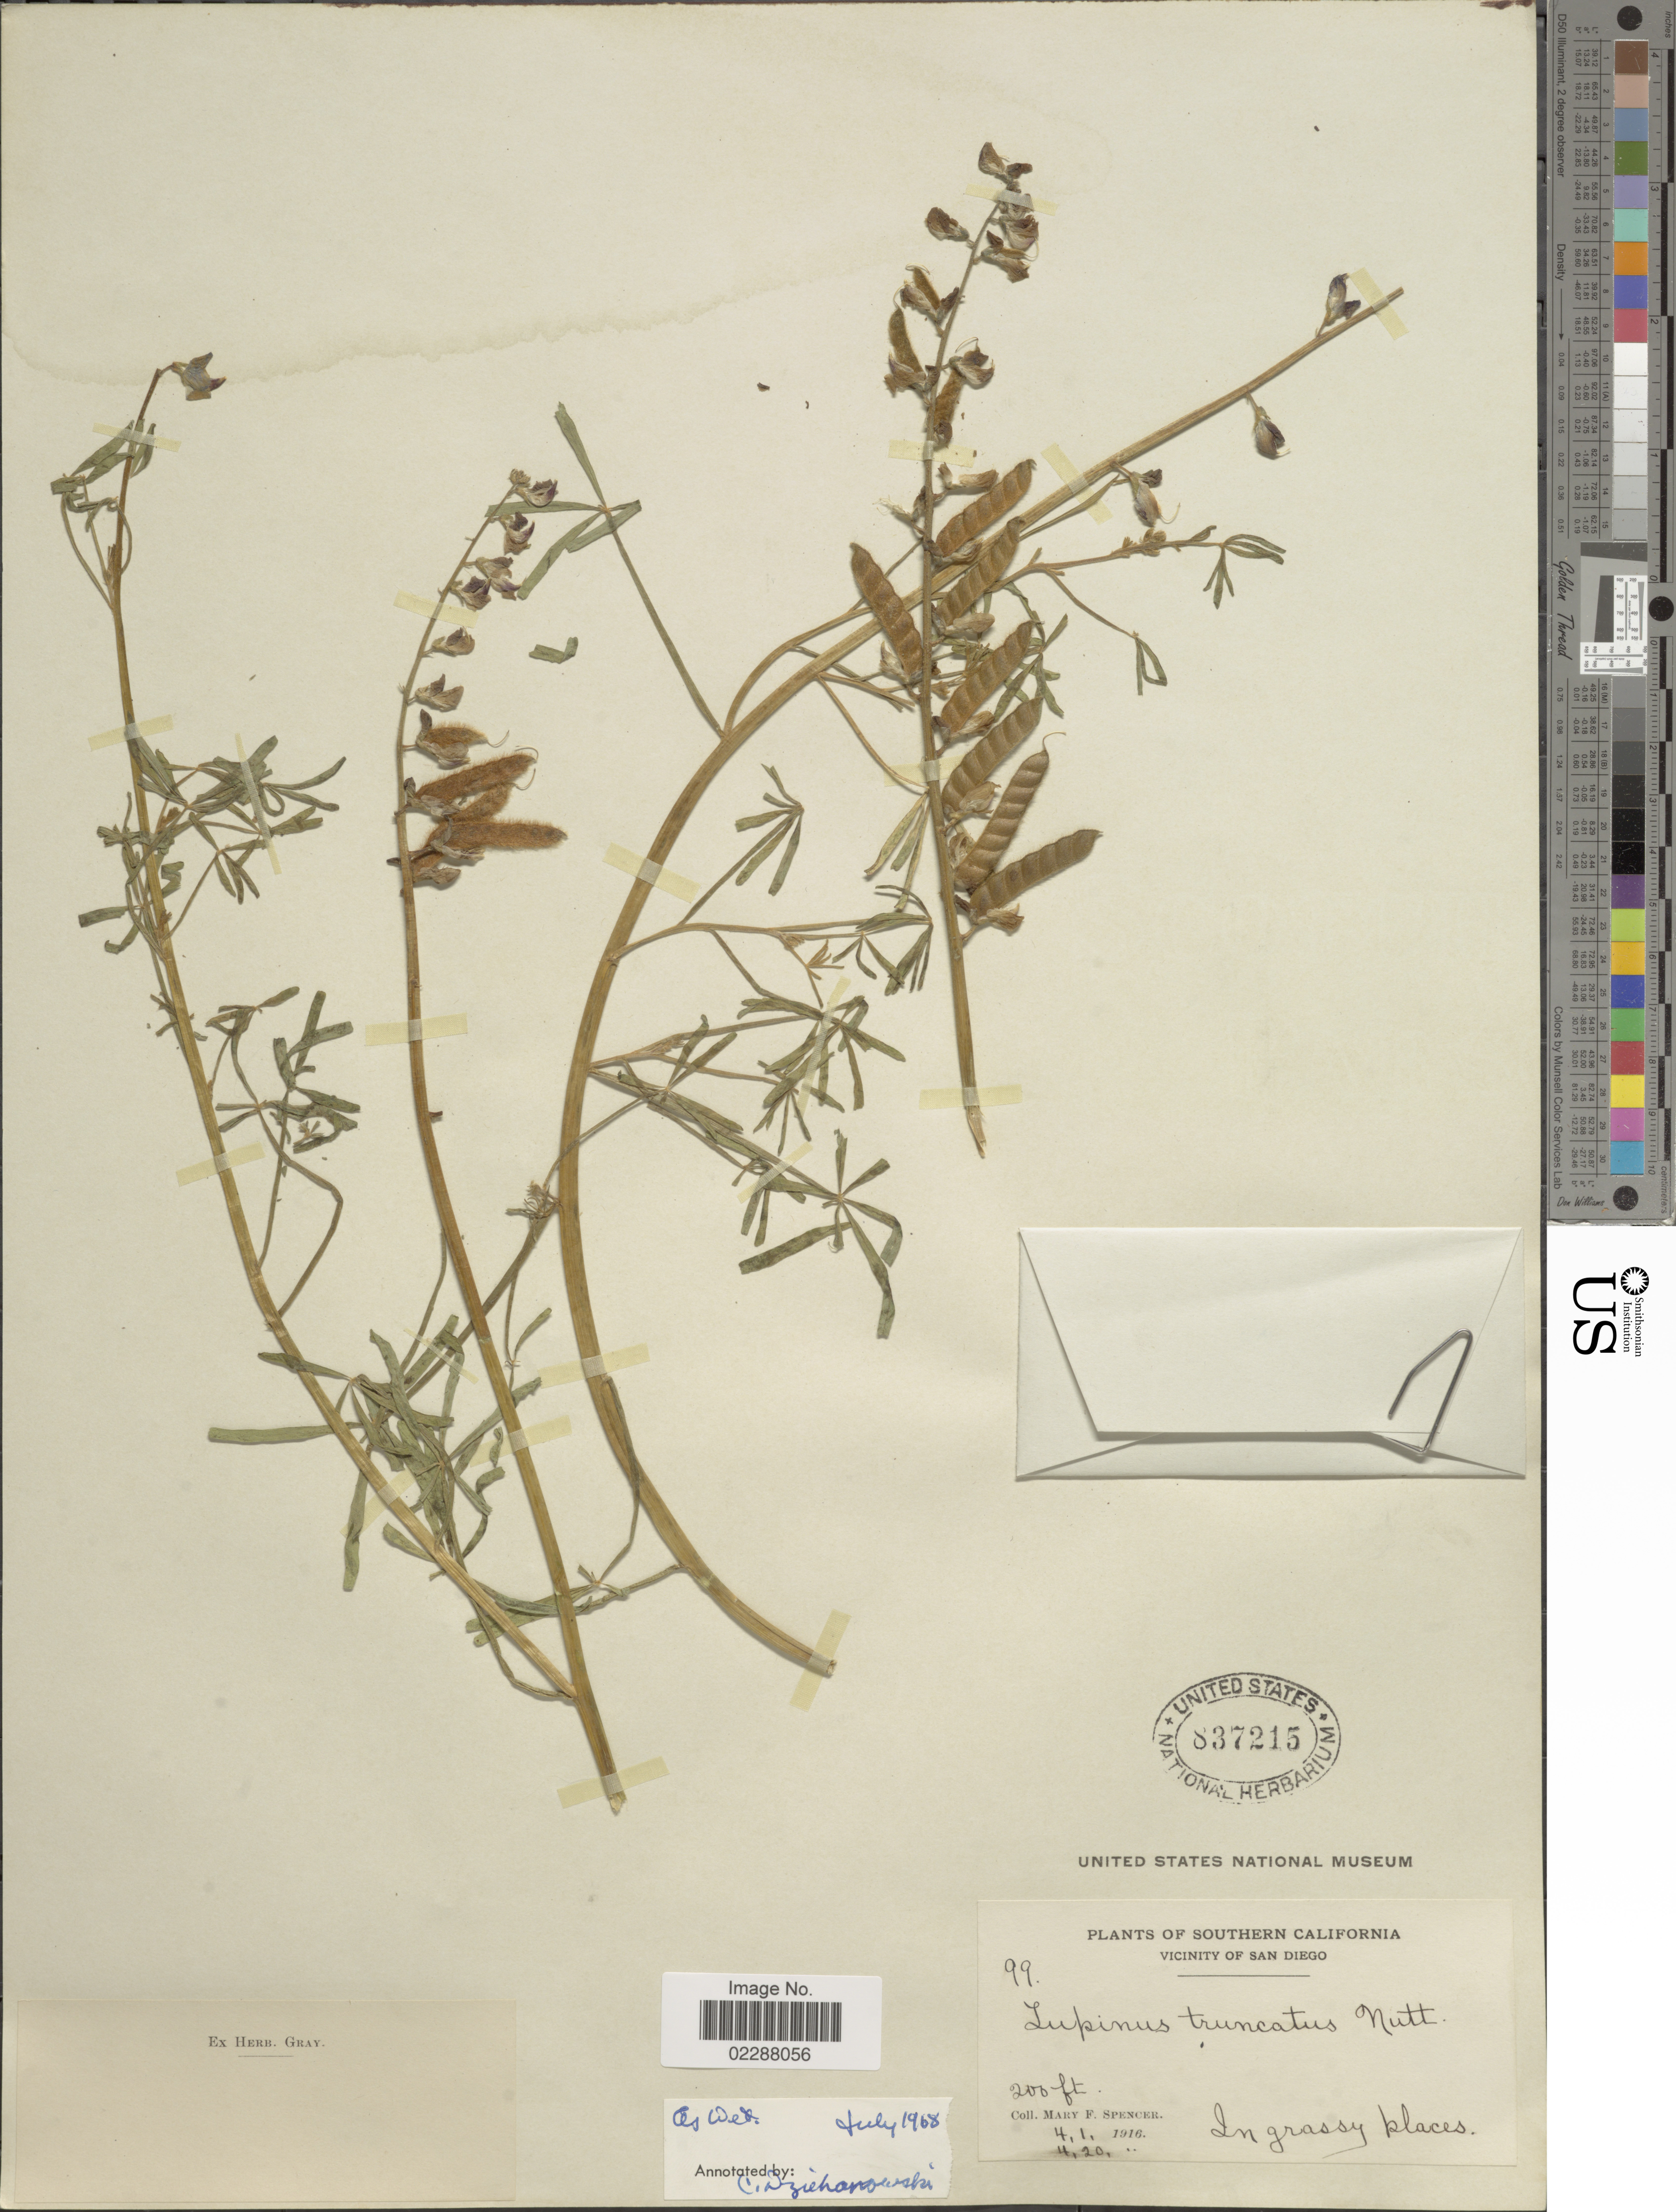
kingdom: Plantae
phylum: Tracheophyta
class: Magnoliopsida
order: Fabales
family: Fabaceae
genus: Lupinus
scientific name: Lupinus truncatus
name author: Nutt. ex Hook. & Arn.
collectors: M. Spencer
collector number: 99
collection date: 1916-04-01/1916-04-20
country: United States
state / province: California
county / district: San Diego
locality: Southern California, vicinity of San Diego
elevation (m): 61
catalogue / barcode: US 837215